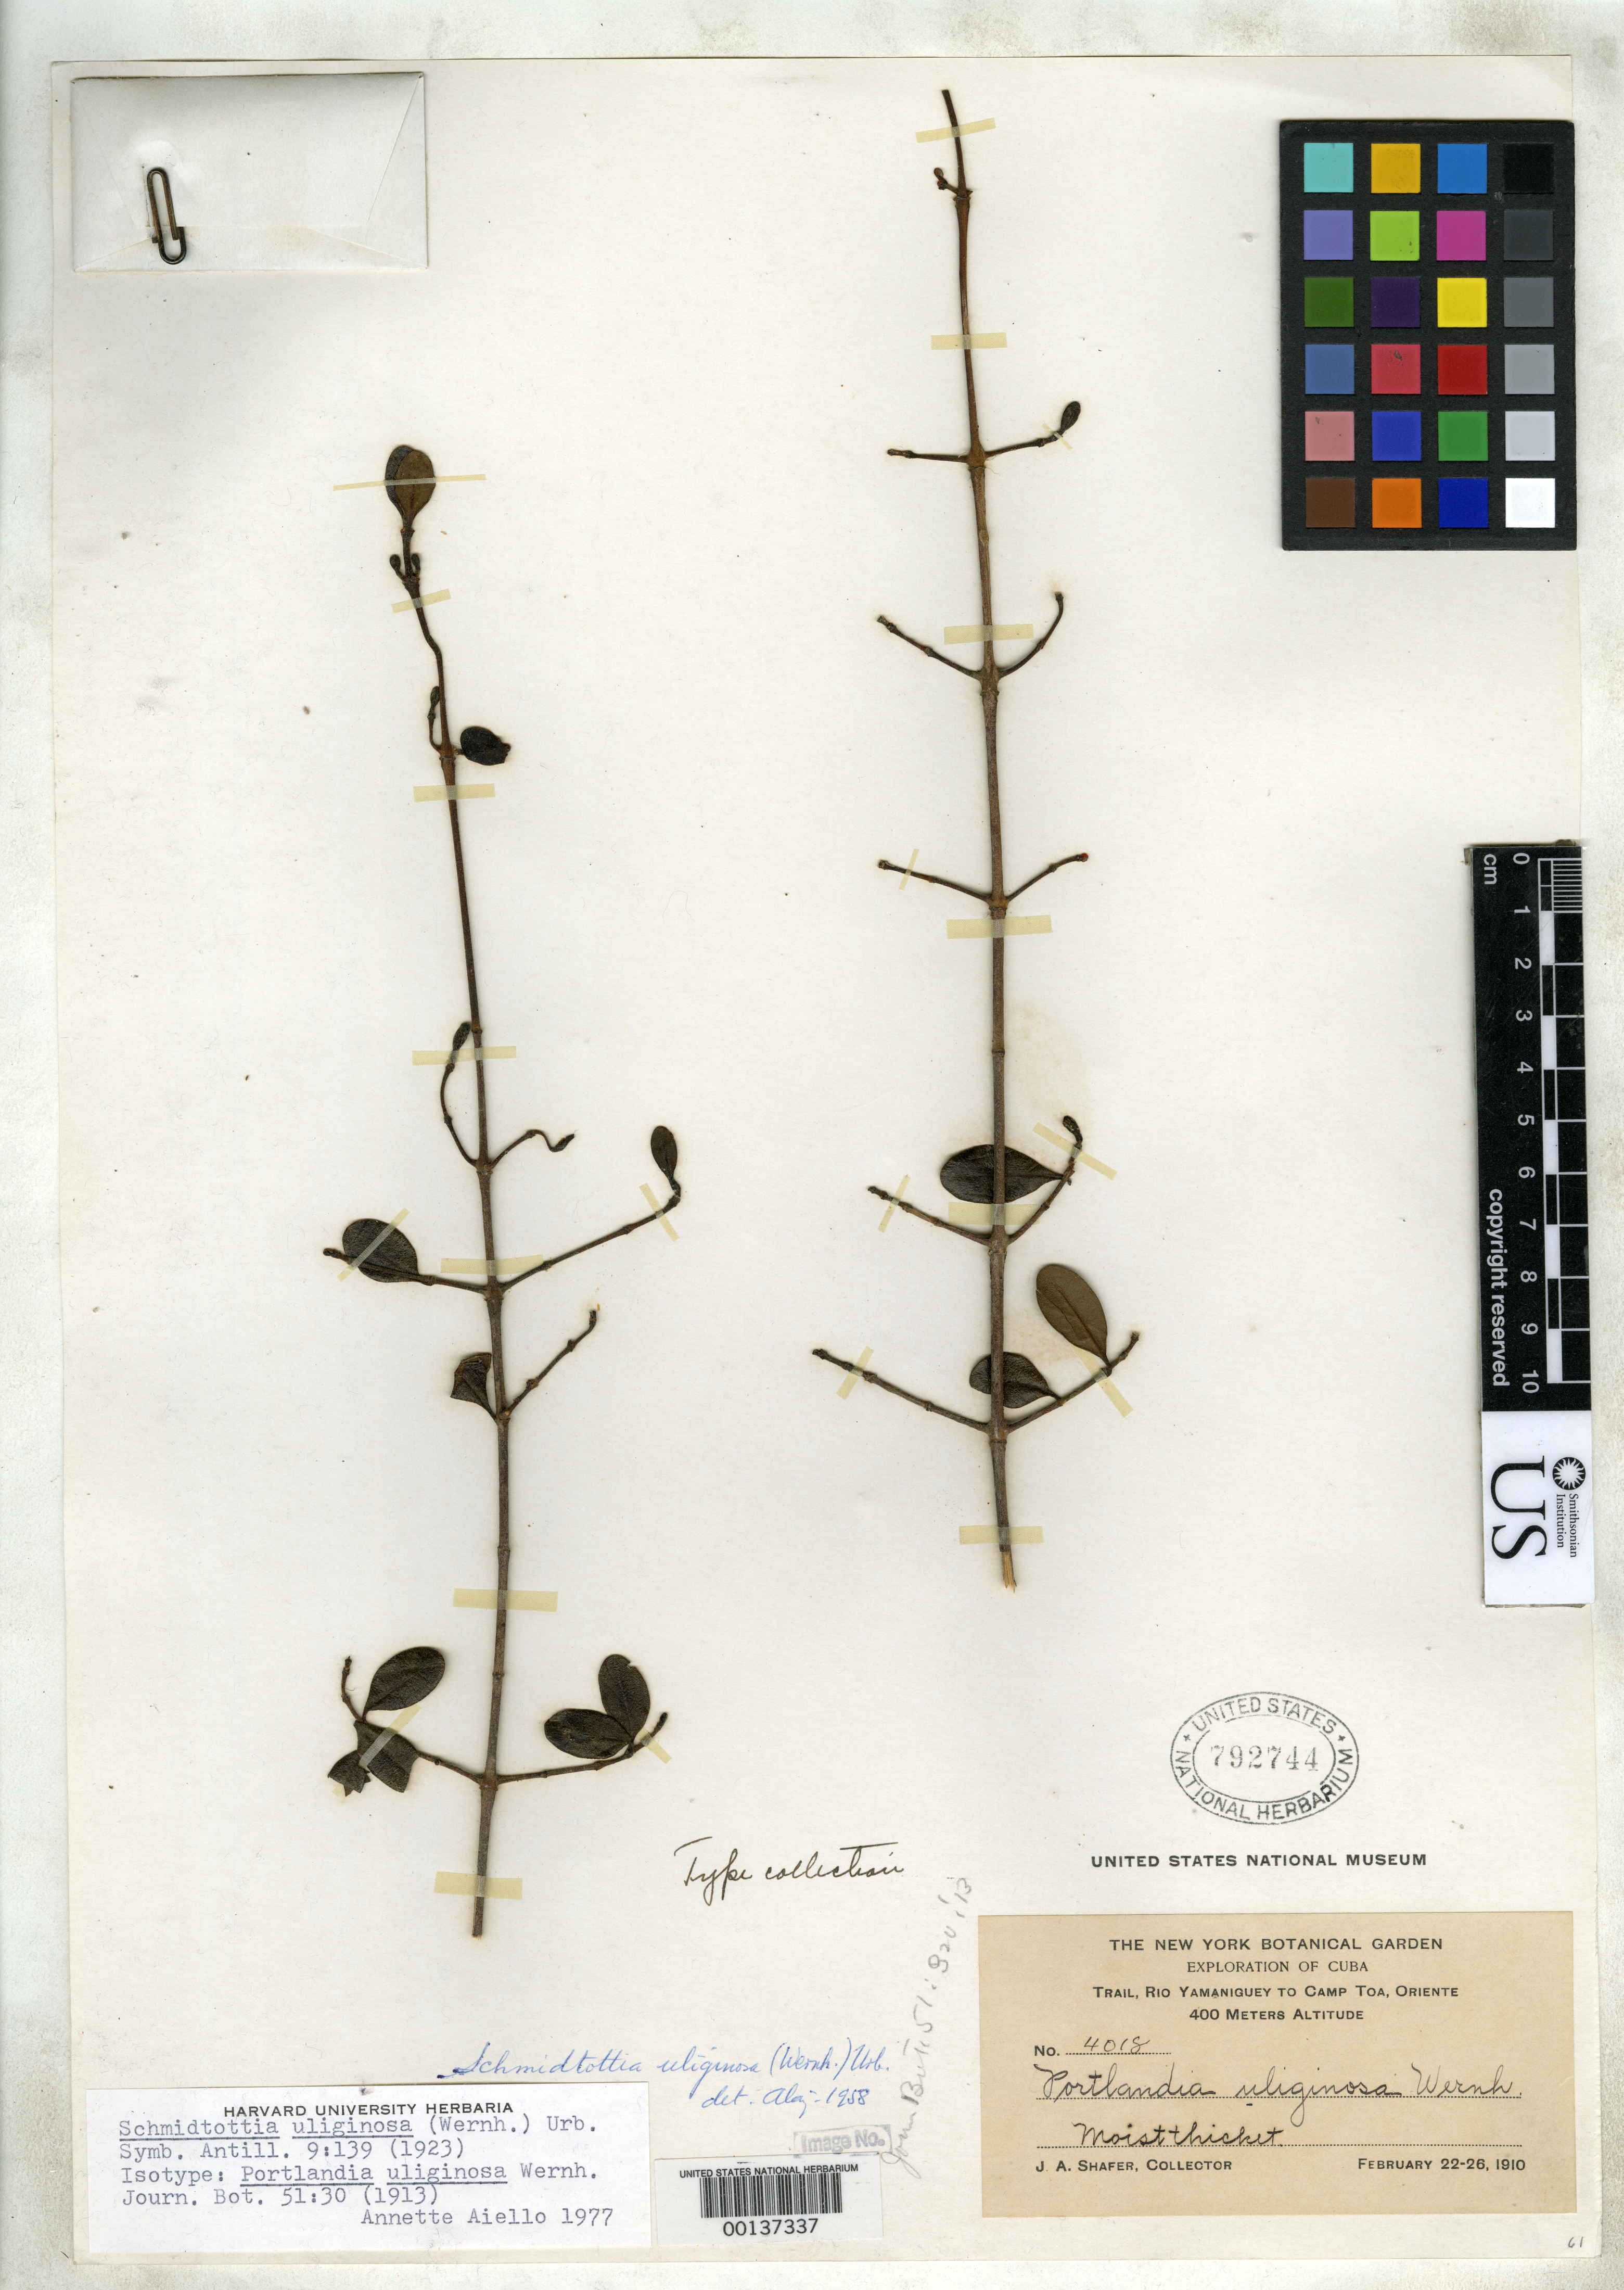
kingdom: Plantae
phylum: Tracheophyta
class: Magnoliopsida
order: Gentianales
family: Rubiaceae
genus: Portlandia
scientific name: Portlandia uliginosa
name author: Wernham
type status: Isotype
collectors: J. A. Shafer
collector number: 4018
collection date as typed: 22 Feb 1910 to 26 Feb 1910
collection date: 1910-02-22/1910-02-26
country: Cuba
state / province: Oriente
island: Greater Antilles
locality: Rio Yamaniguey to Camp Toa.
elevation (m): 396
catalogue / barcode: US 792744